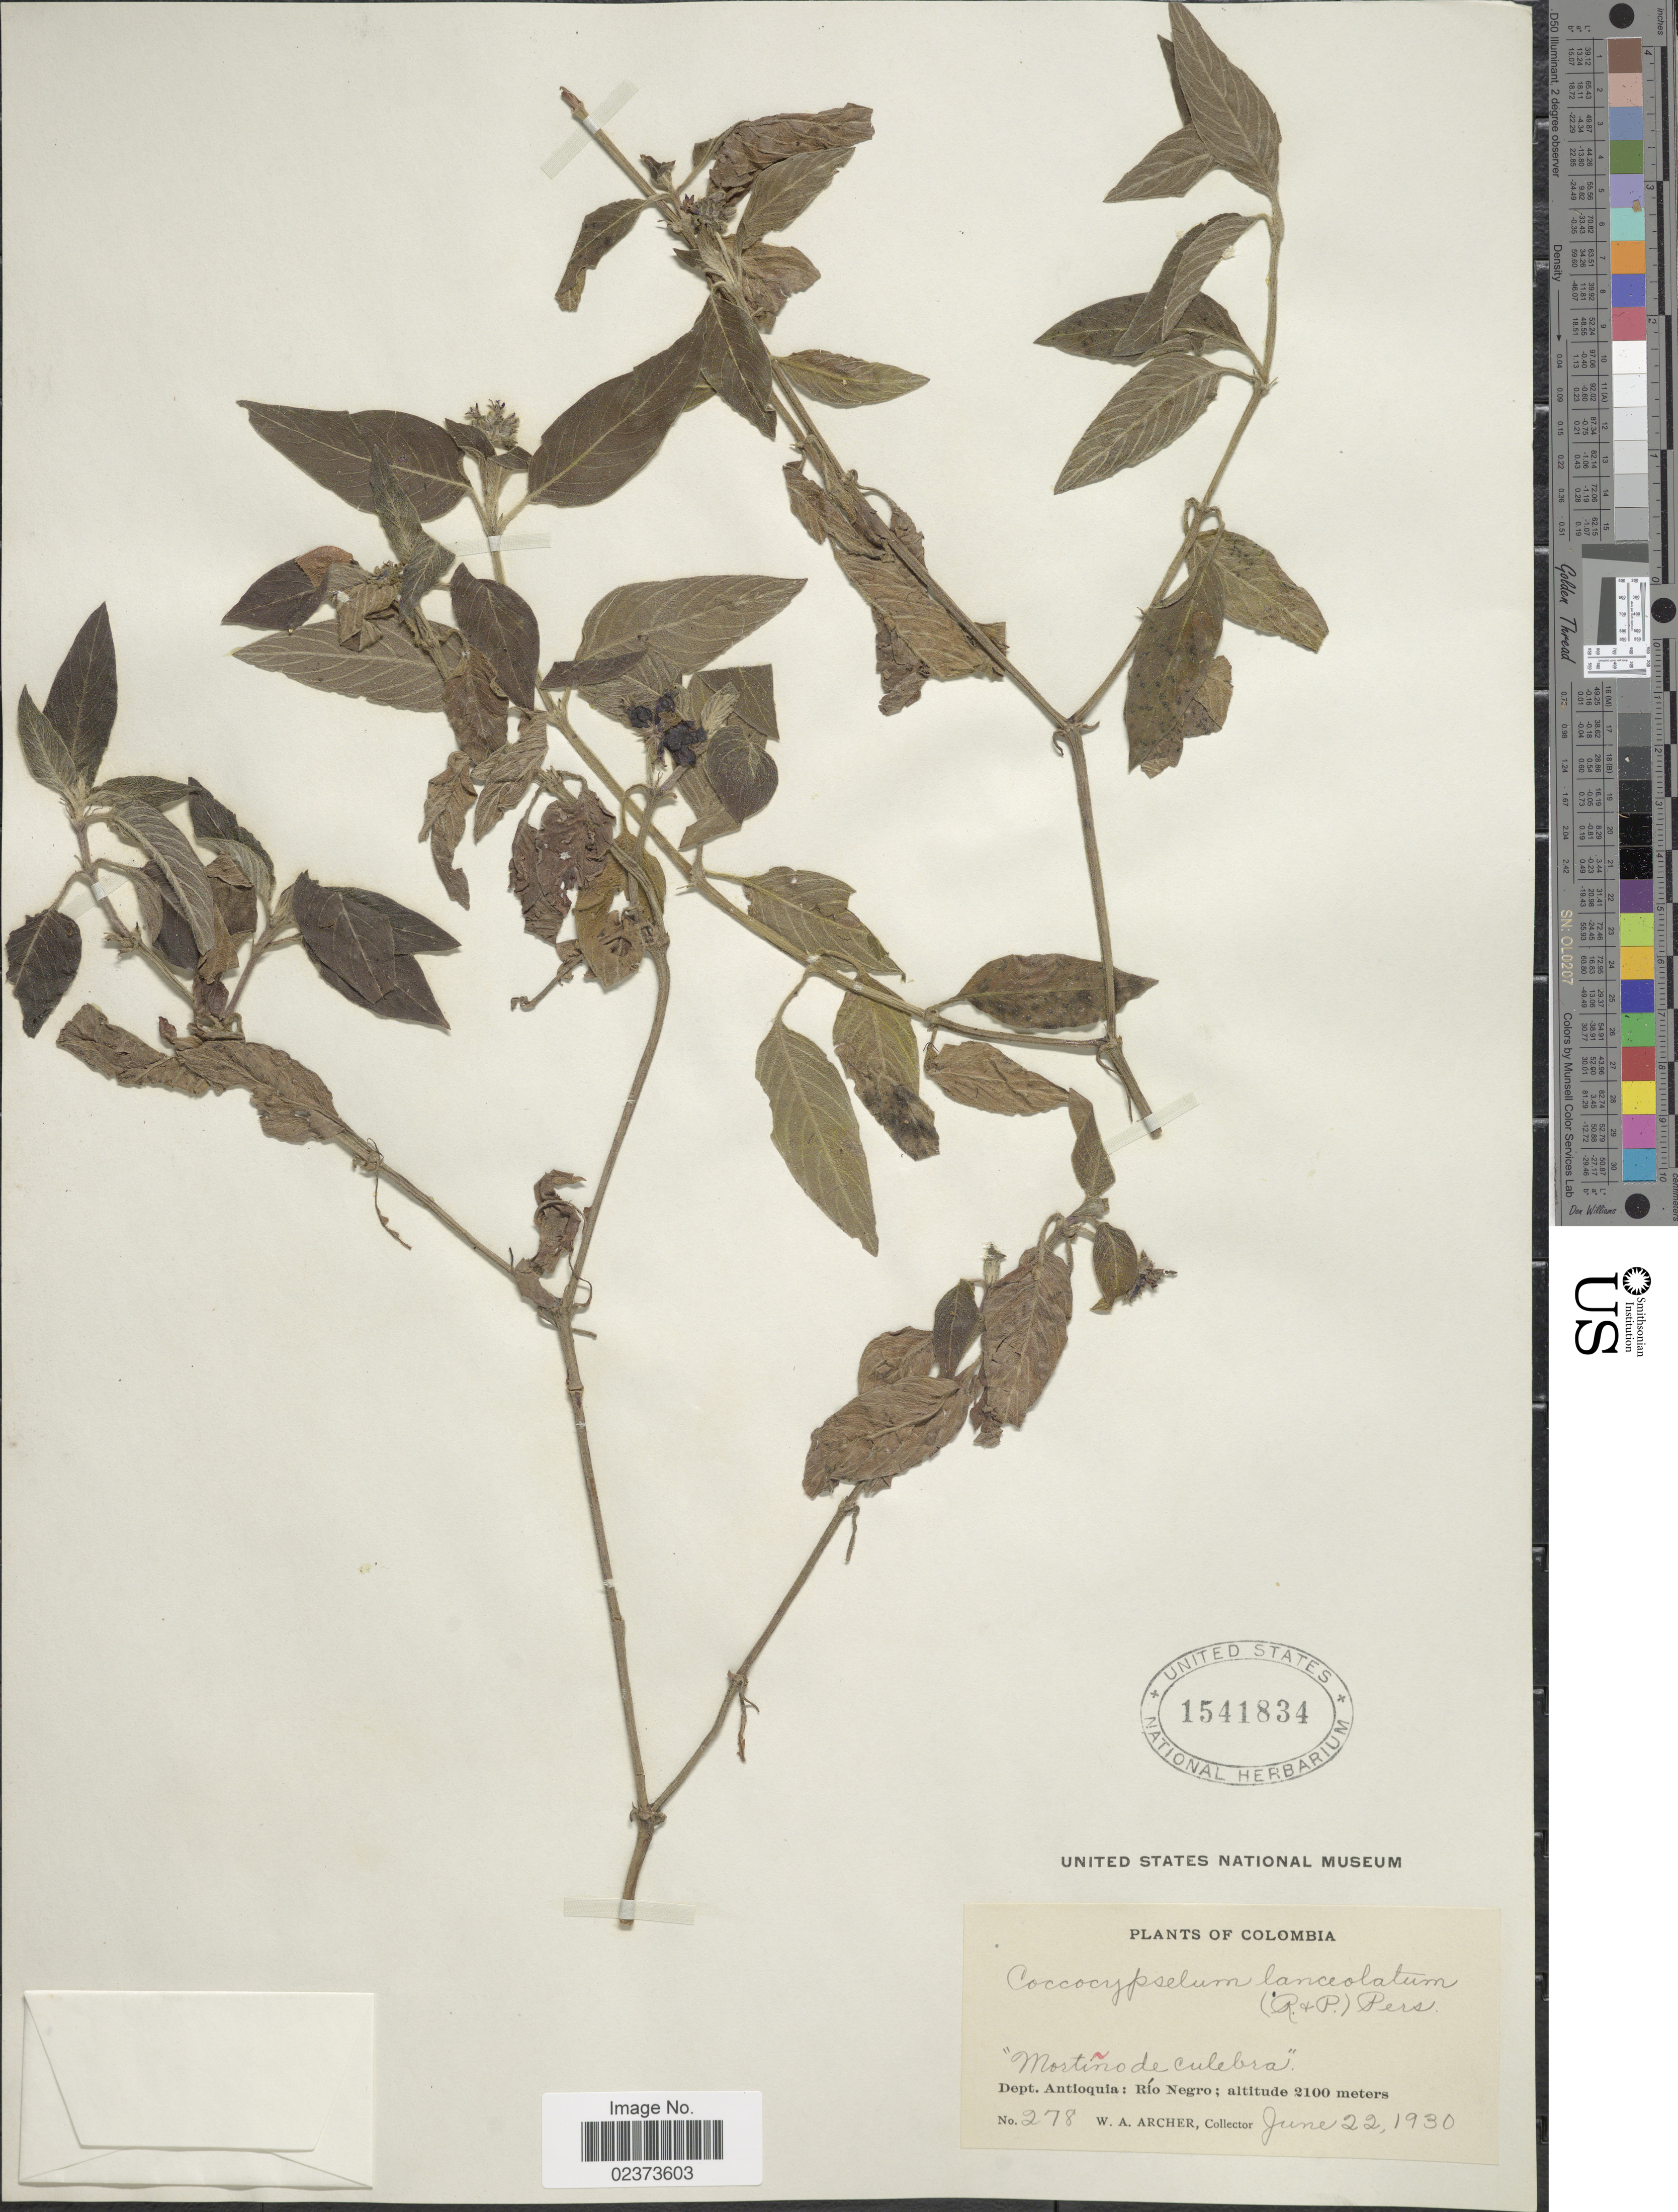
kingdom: Plantae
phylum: Tracheophyta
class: Magnoliopsida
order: Gentianales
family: Rubiaceae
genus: Coccocypselum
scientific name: Coccocypselum lanceolatum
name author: (Ruiz & Pav.) Pers.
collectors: W. A. Archer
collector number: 278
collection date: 1930-06-22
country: Colombia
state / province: Antioquia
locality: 'Mortiño de Culebra' Dept. Antioquia: Río Negro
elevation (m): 2100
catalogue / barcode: US 1541834